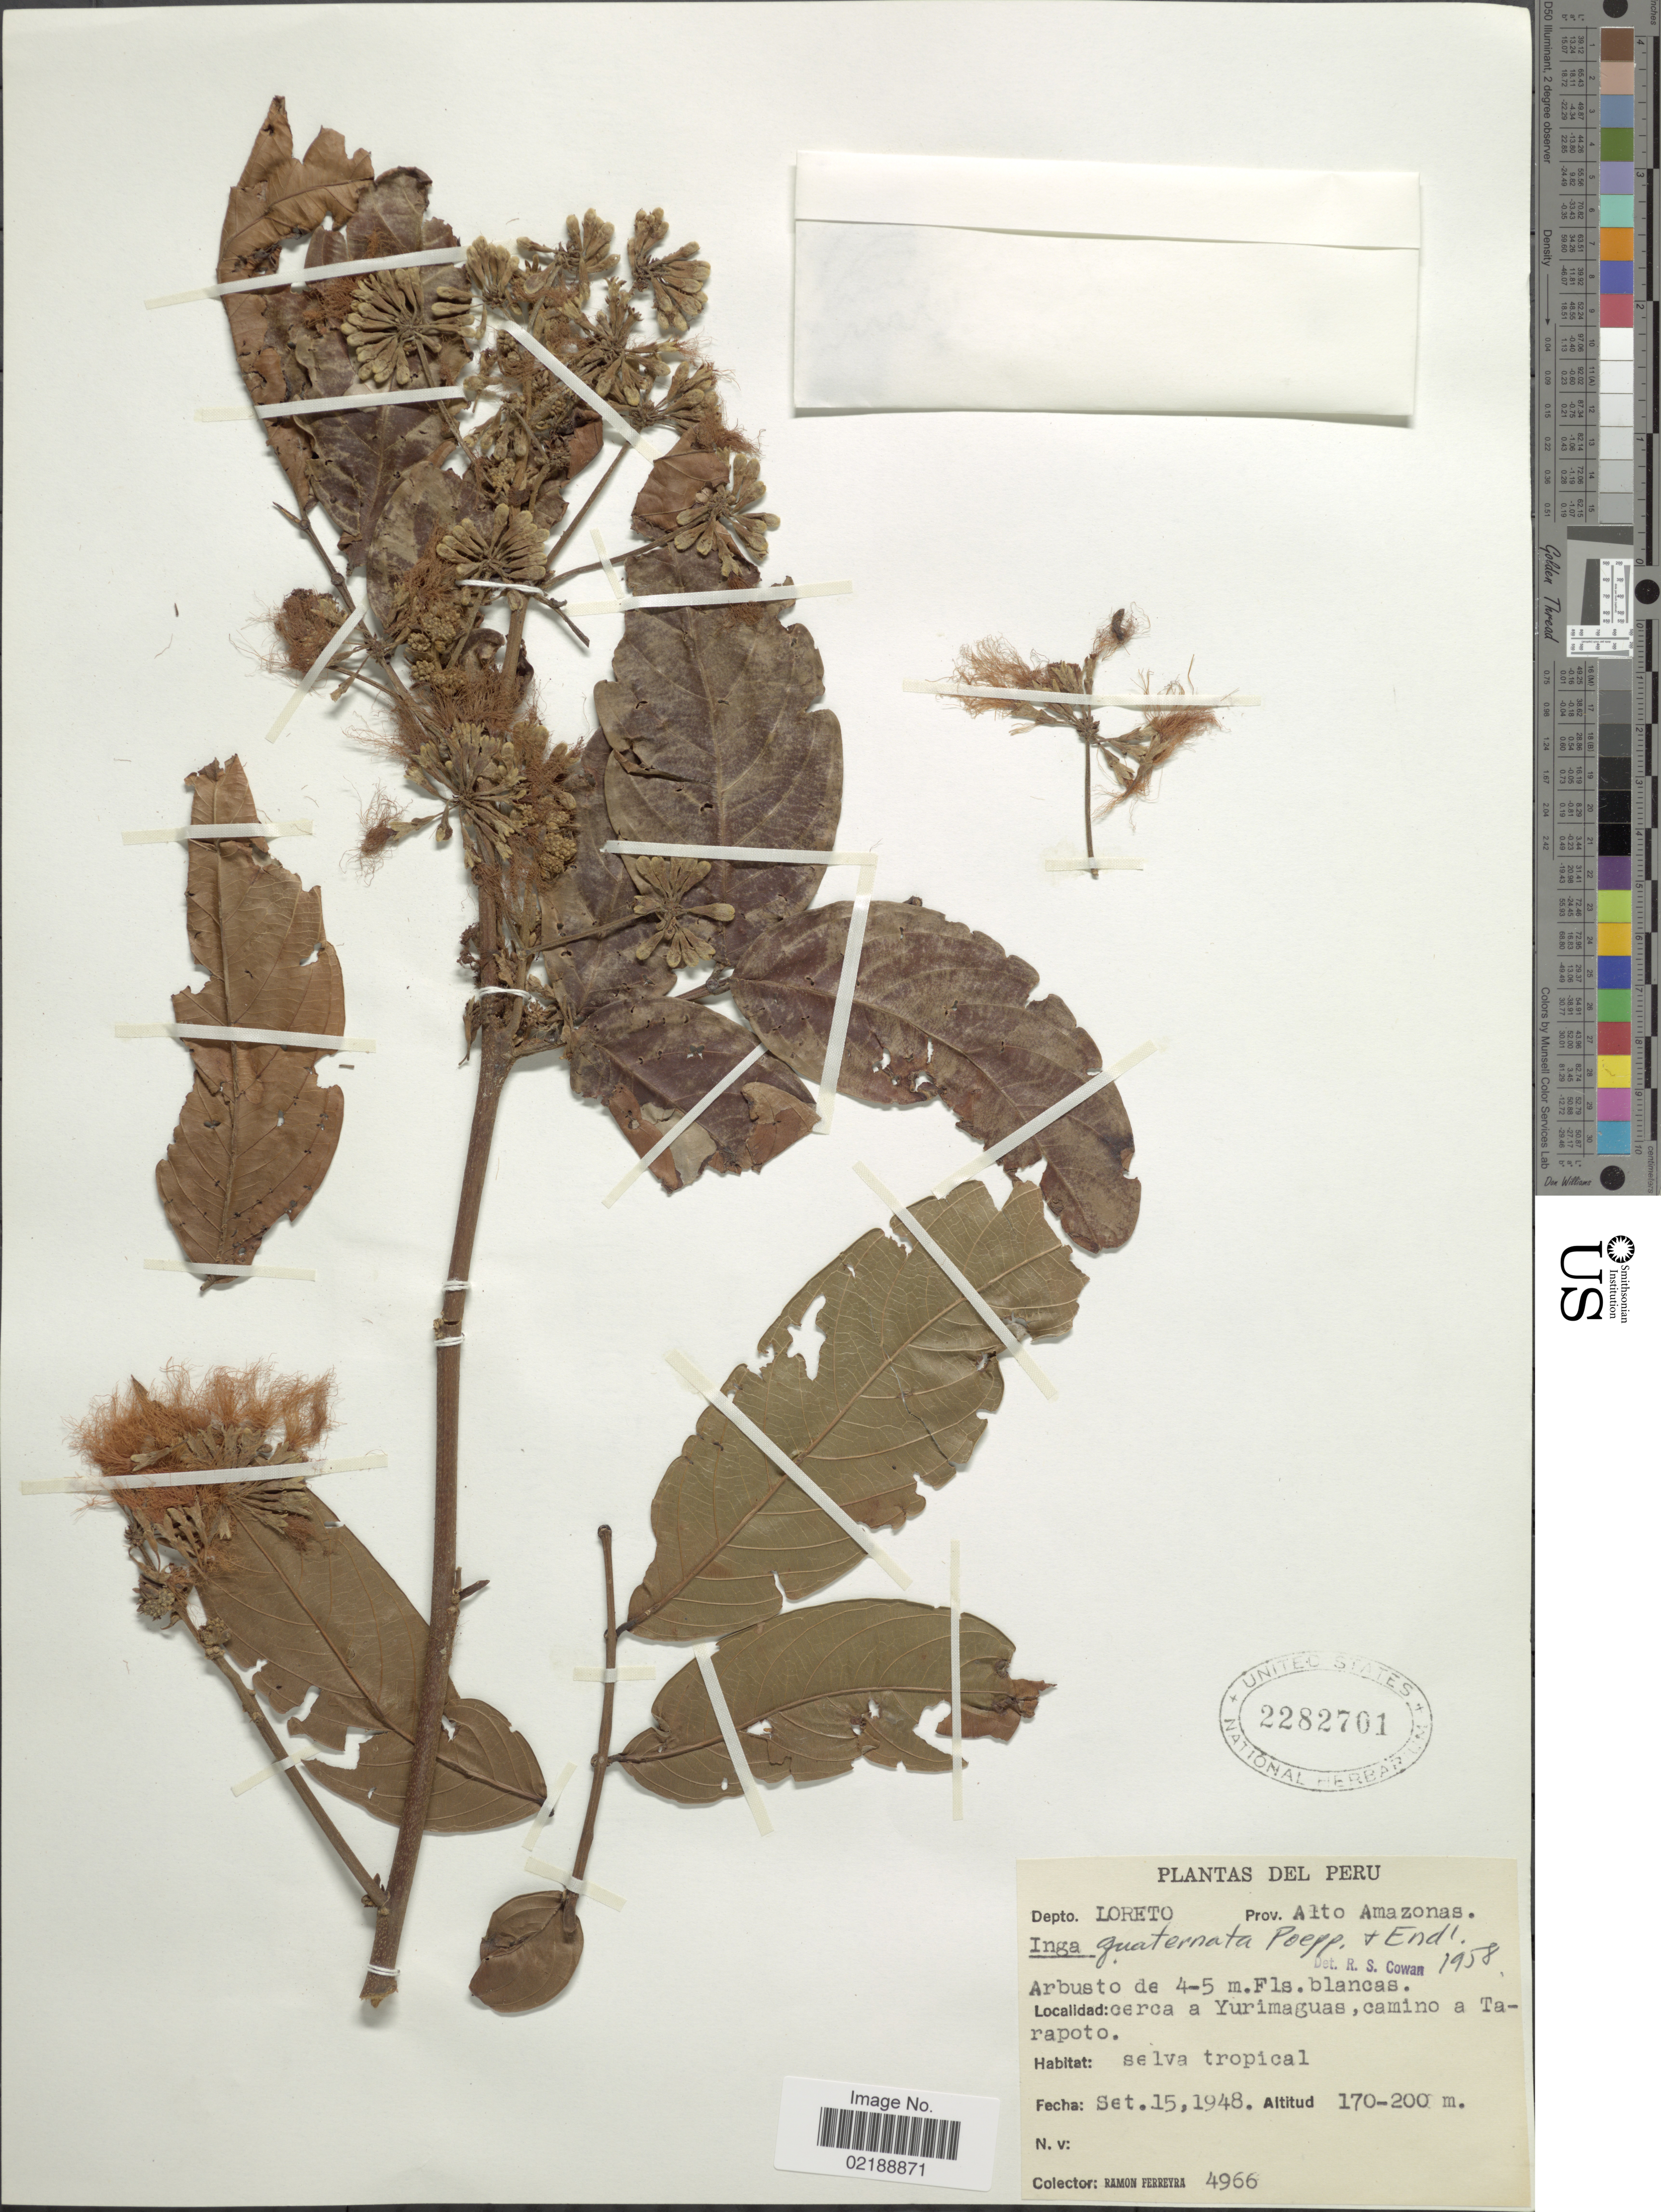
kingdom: Plantae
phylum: Tracheophyta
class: Magnoliopsida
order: Fabales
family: Fabaceae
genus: Inga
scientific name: Inga nobilis subsp. quaternata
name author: (Poepp. & Endl.) T.D. Penn.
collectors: R. A. Ferreyra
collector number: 4966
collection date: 1948-09-15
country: Peru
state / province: Loreto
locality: Depto. Loreto, Prov. Alto Amazonas, cerca a Yurimaguas, camino a Tarapoto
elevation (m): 170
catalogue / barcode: US 2282701